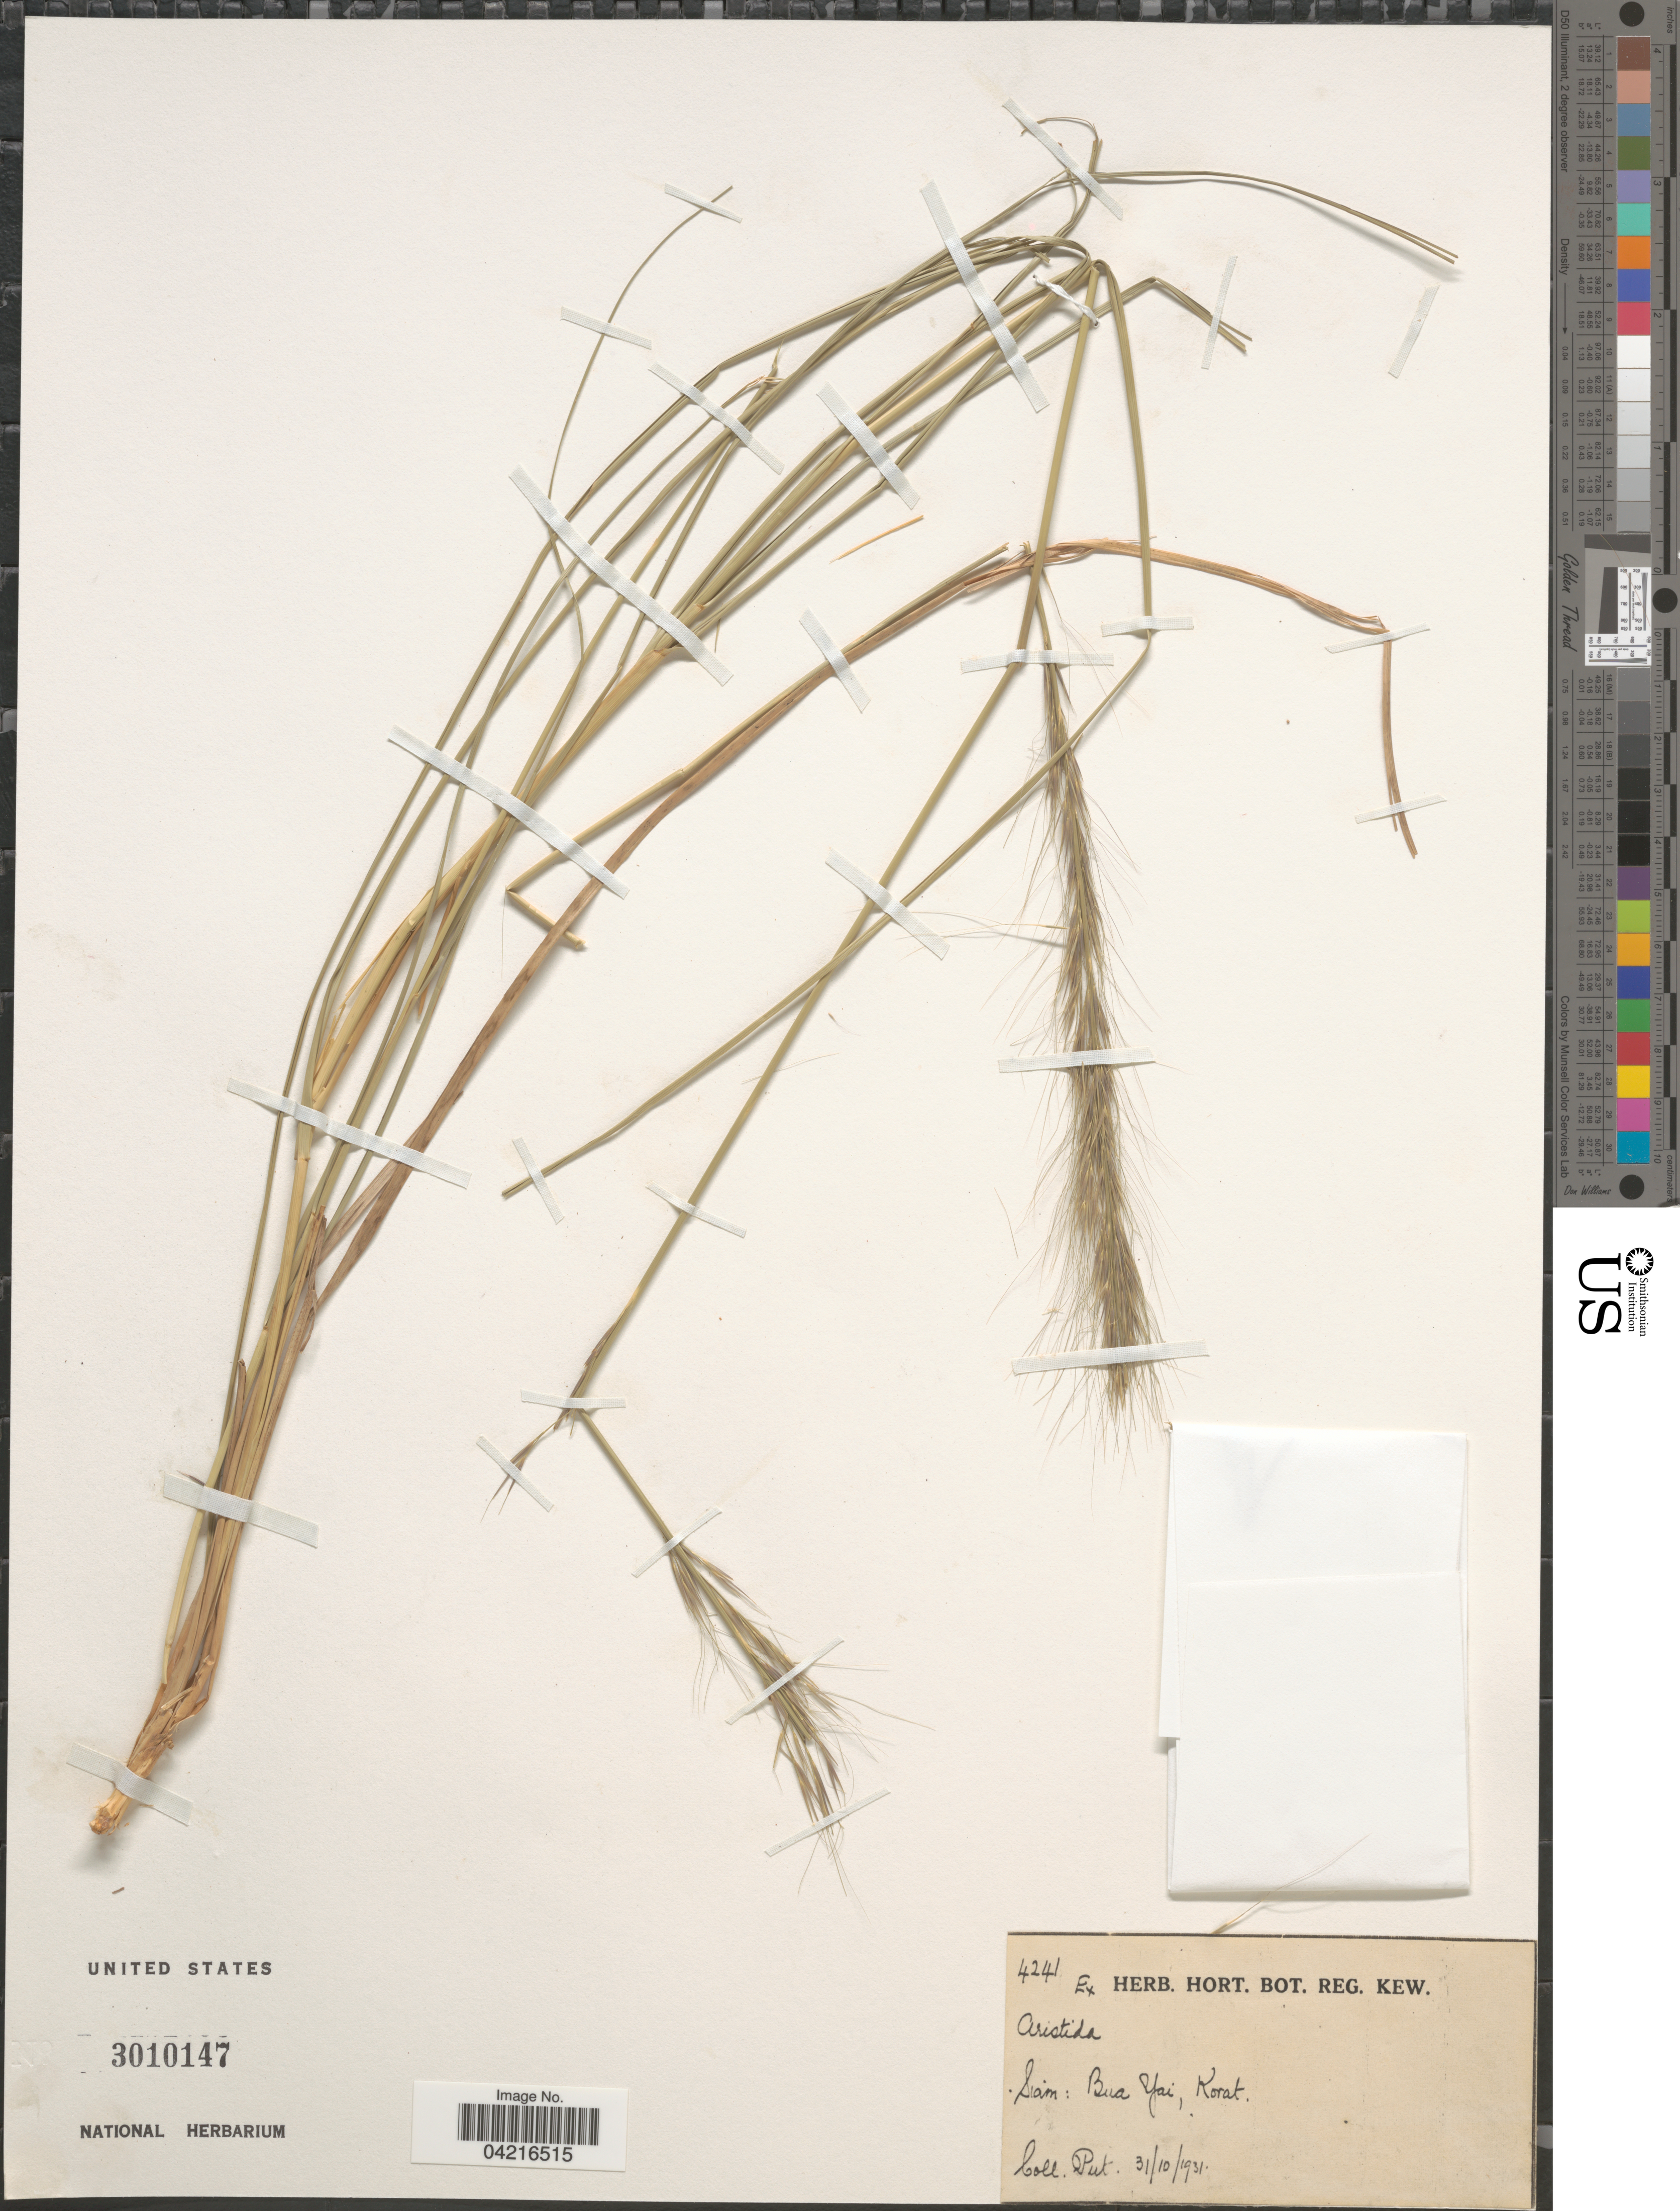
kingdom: Plantae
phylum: Tracheophyta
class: Liliopsida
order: Poales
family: Poaceae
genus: Aristida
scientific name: Aristida sp.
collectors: -. Put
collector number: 4241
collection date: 1931-10-31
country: Thailand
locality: Siam: Bua Yai, Korat.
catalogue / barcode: US 3010147